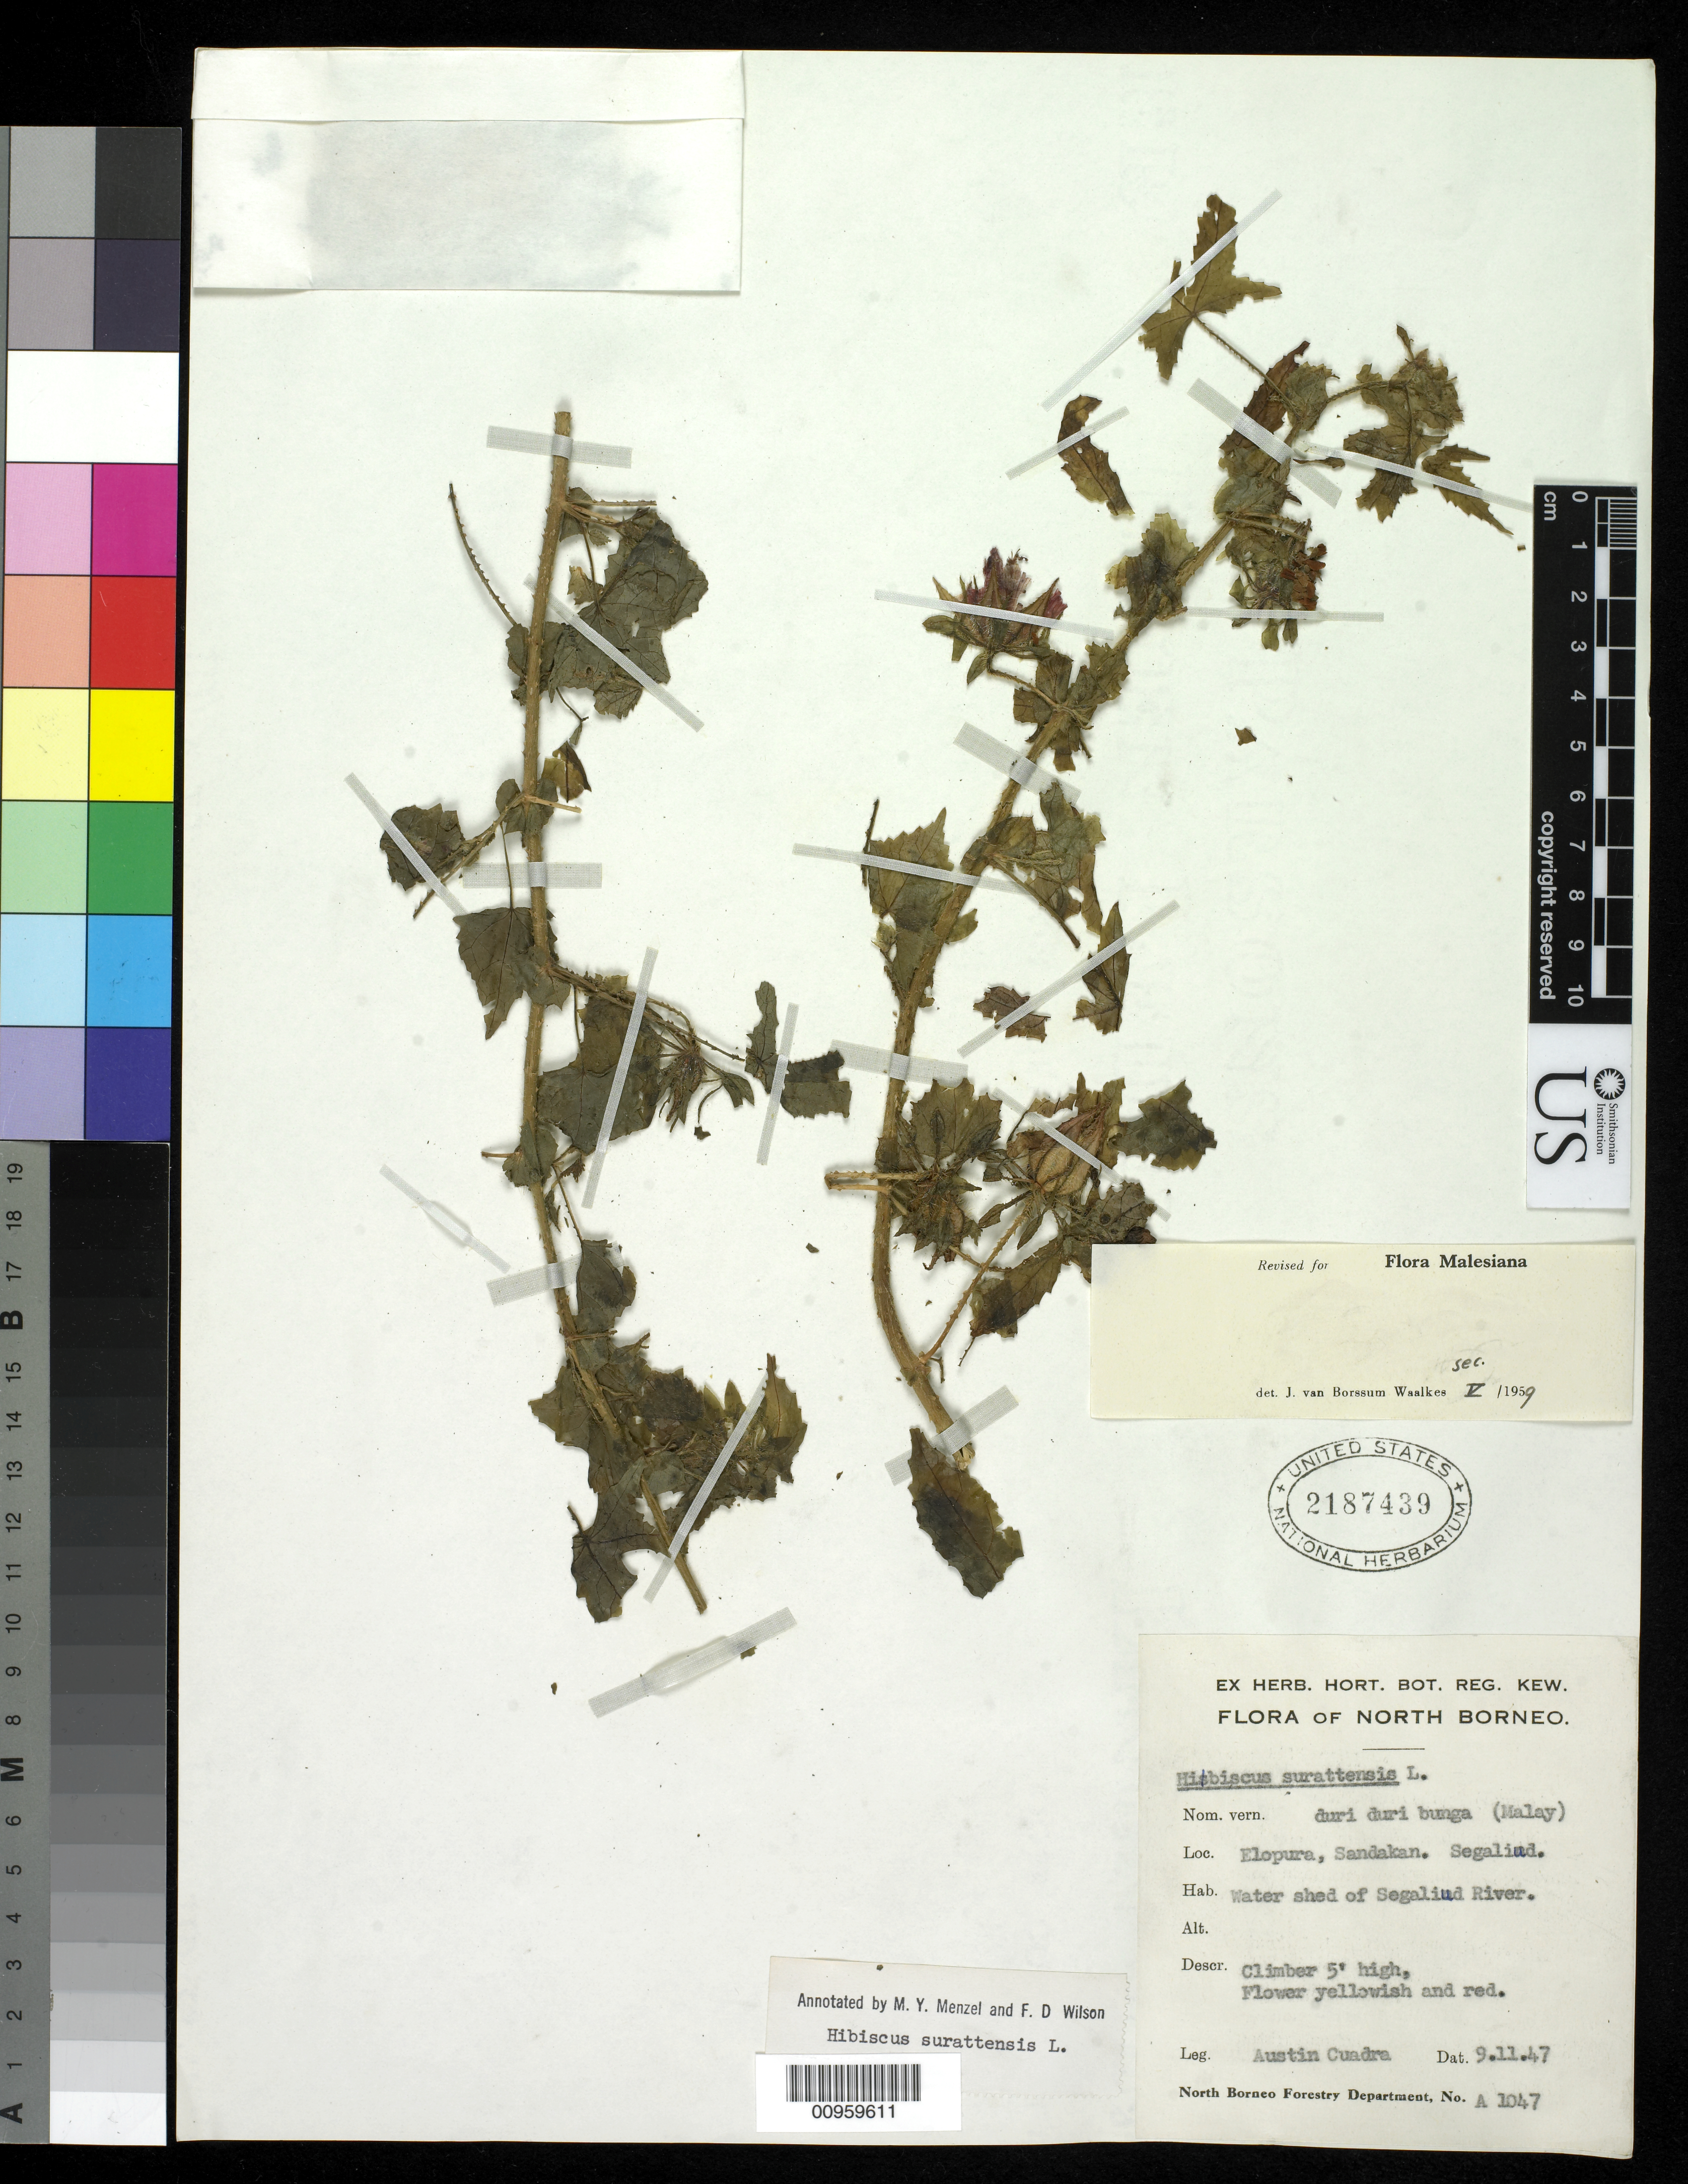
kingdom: Plantae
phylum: Tracheophyta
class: Magnoliopsida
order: Malvales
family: Malvaceae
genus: Sabdariffa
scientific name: Sabdariffa surattensis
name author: (L.) M.M. Hanes & R.L. Barrett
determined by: Dorr, Laurence J., Curator (BOT), Smithsonian Institution - National Museum of Natural History (UNITED STATES)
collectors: A. Cuadra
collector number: A 1047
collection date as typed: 11 Sep 1947 or 09 Nov 1947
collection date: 1947-09-11 or 1947-11-09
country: Malaysia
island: Borneo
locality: Elopura, Sandakan. Segaliud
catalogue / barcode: US 2187439